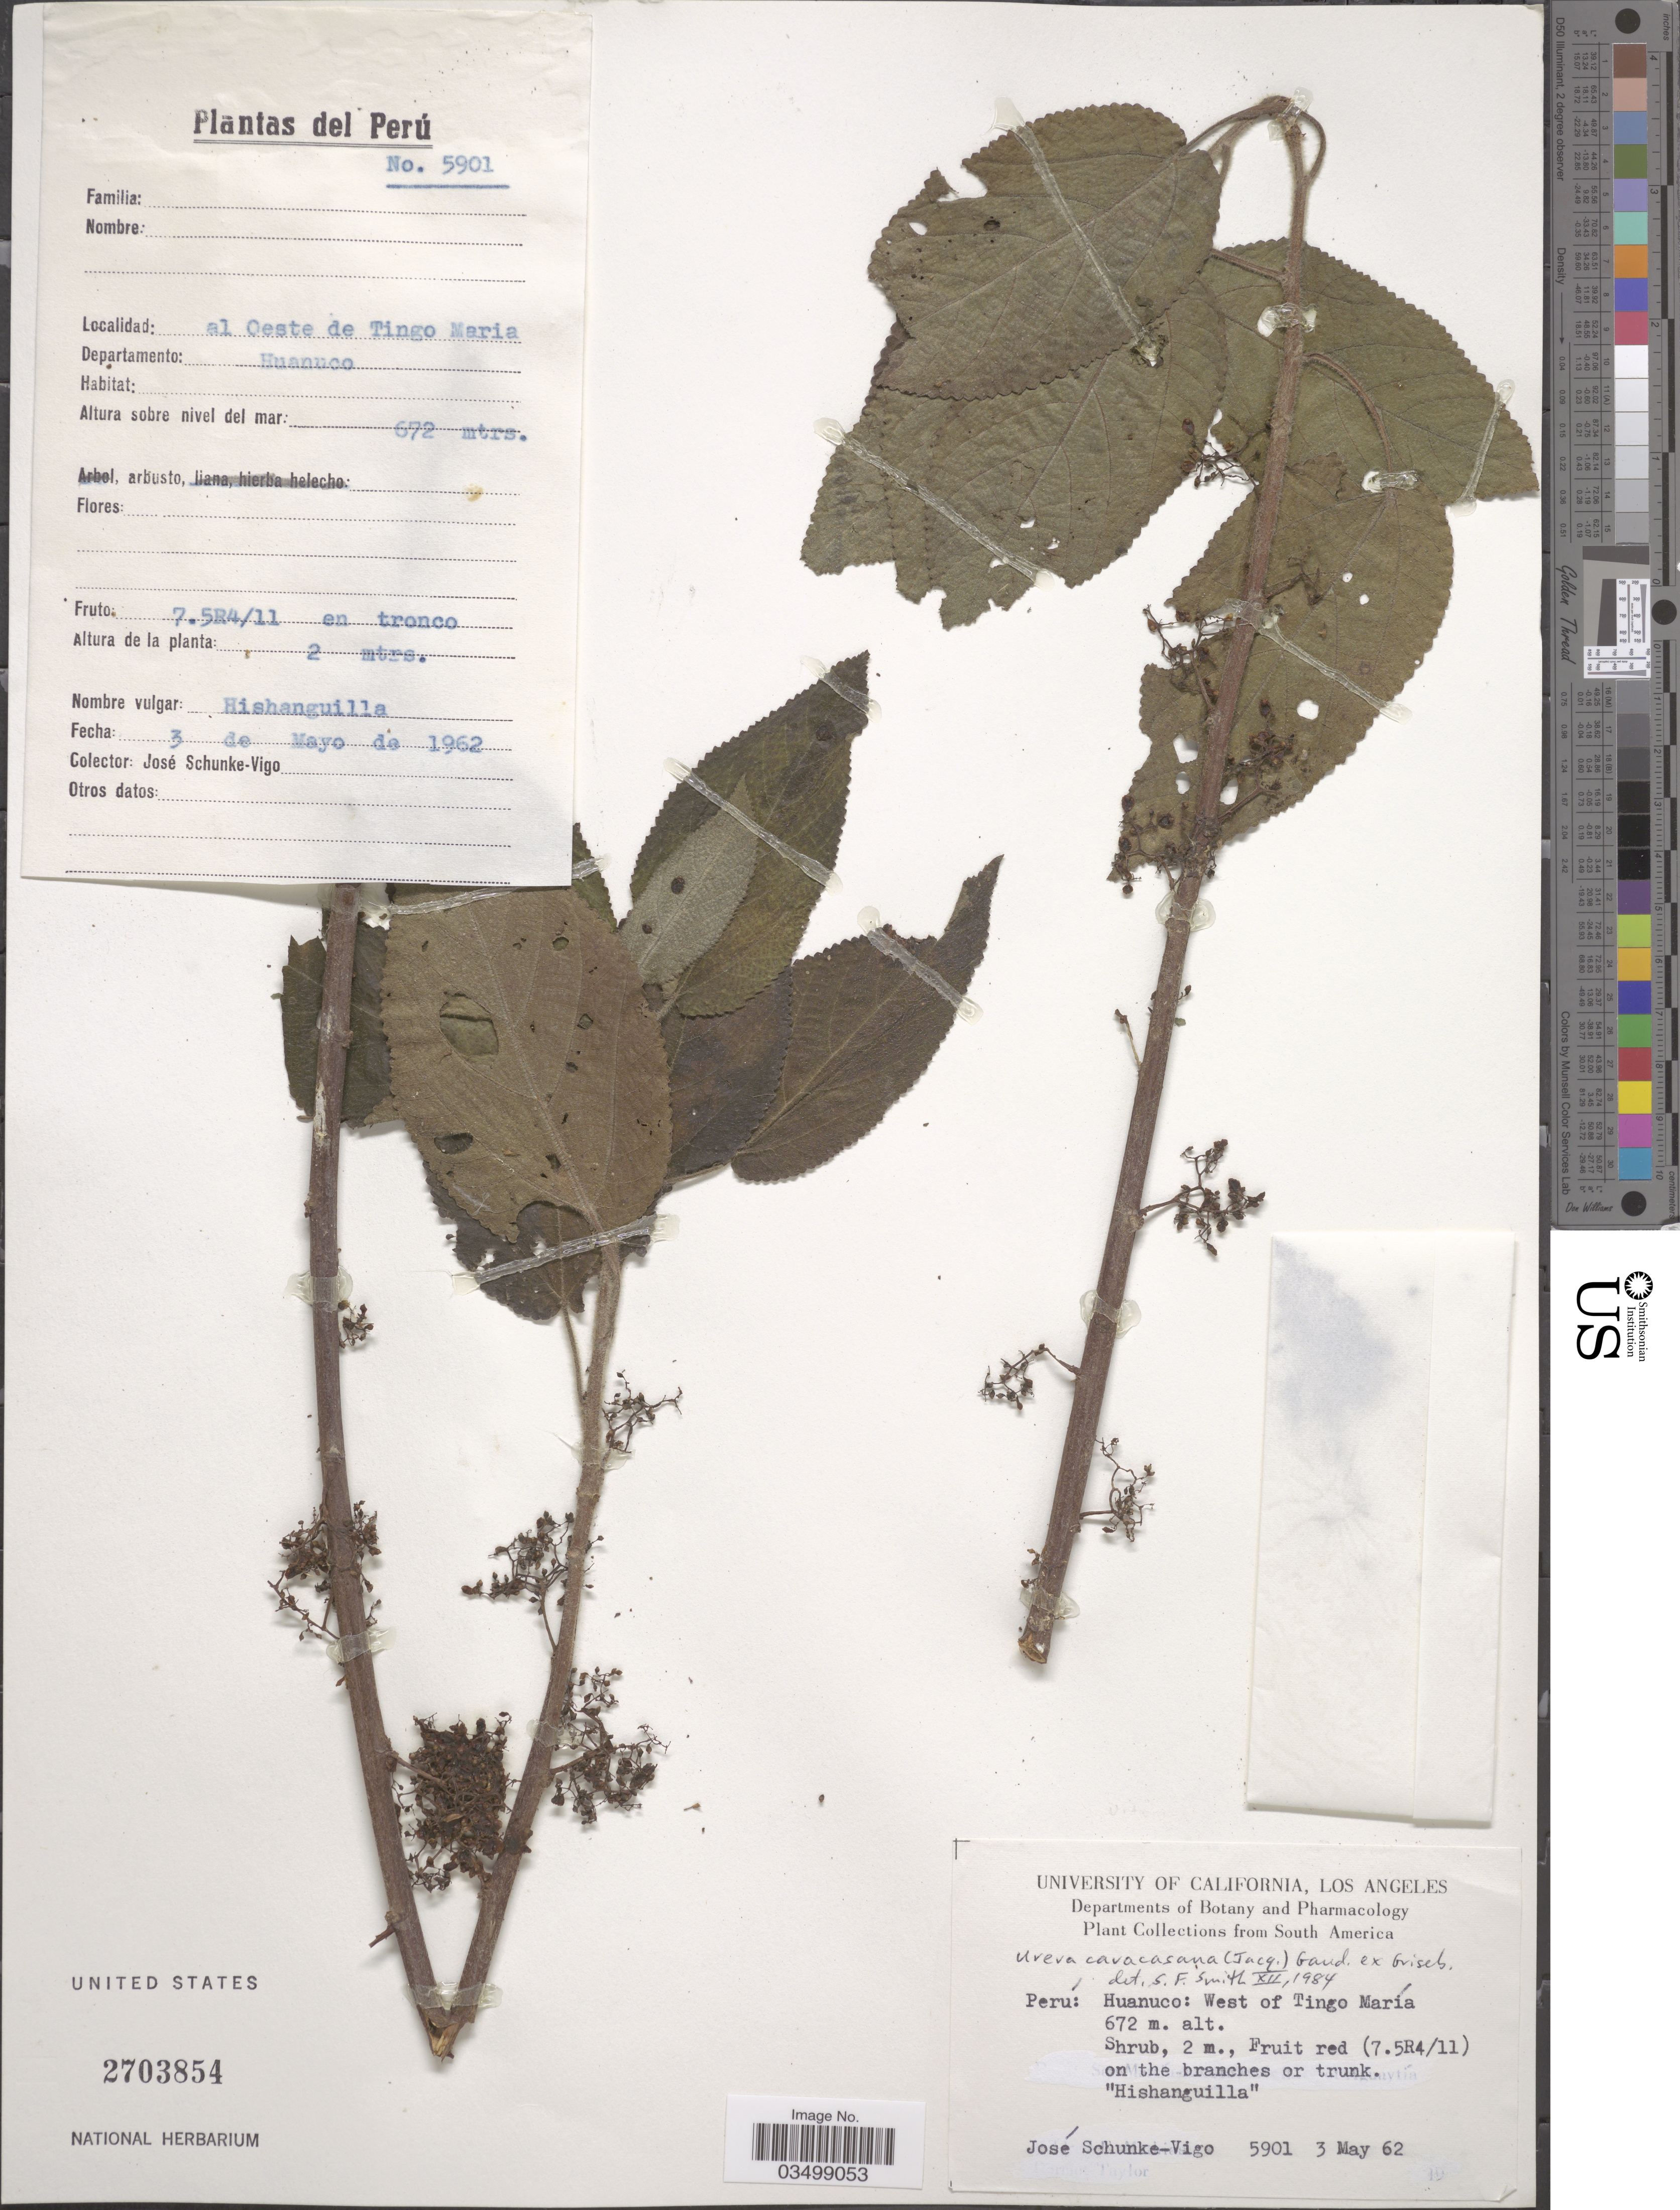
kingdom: Plantae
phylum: Tracheophyta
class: Magnoliopsida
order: Rosales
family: Urticaceae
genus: Urera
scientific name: Urera caracasana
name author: (Jacq.) Gaudich. ex Griseb.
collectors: J. Schunke Vigo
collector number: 5901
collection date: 1962-05-03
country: Peru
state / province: Huánuco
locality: West of Tingo María. Departamento: Huanuco.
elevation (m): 672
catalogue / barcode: US 2703854